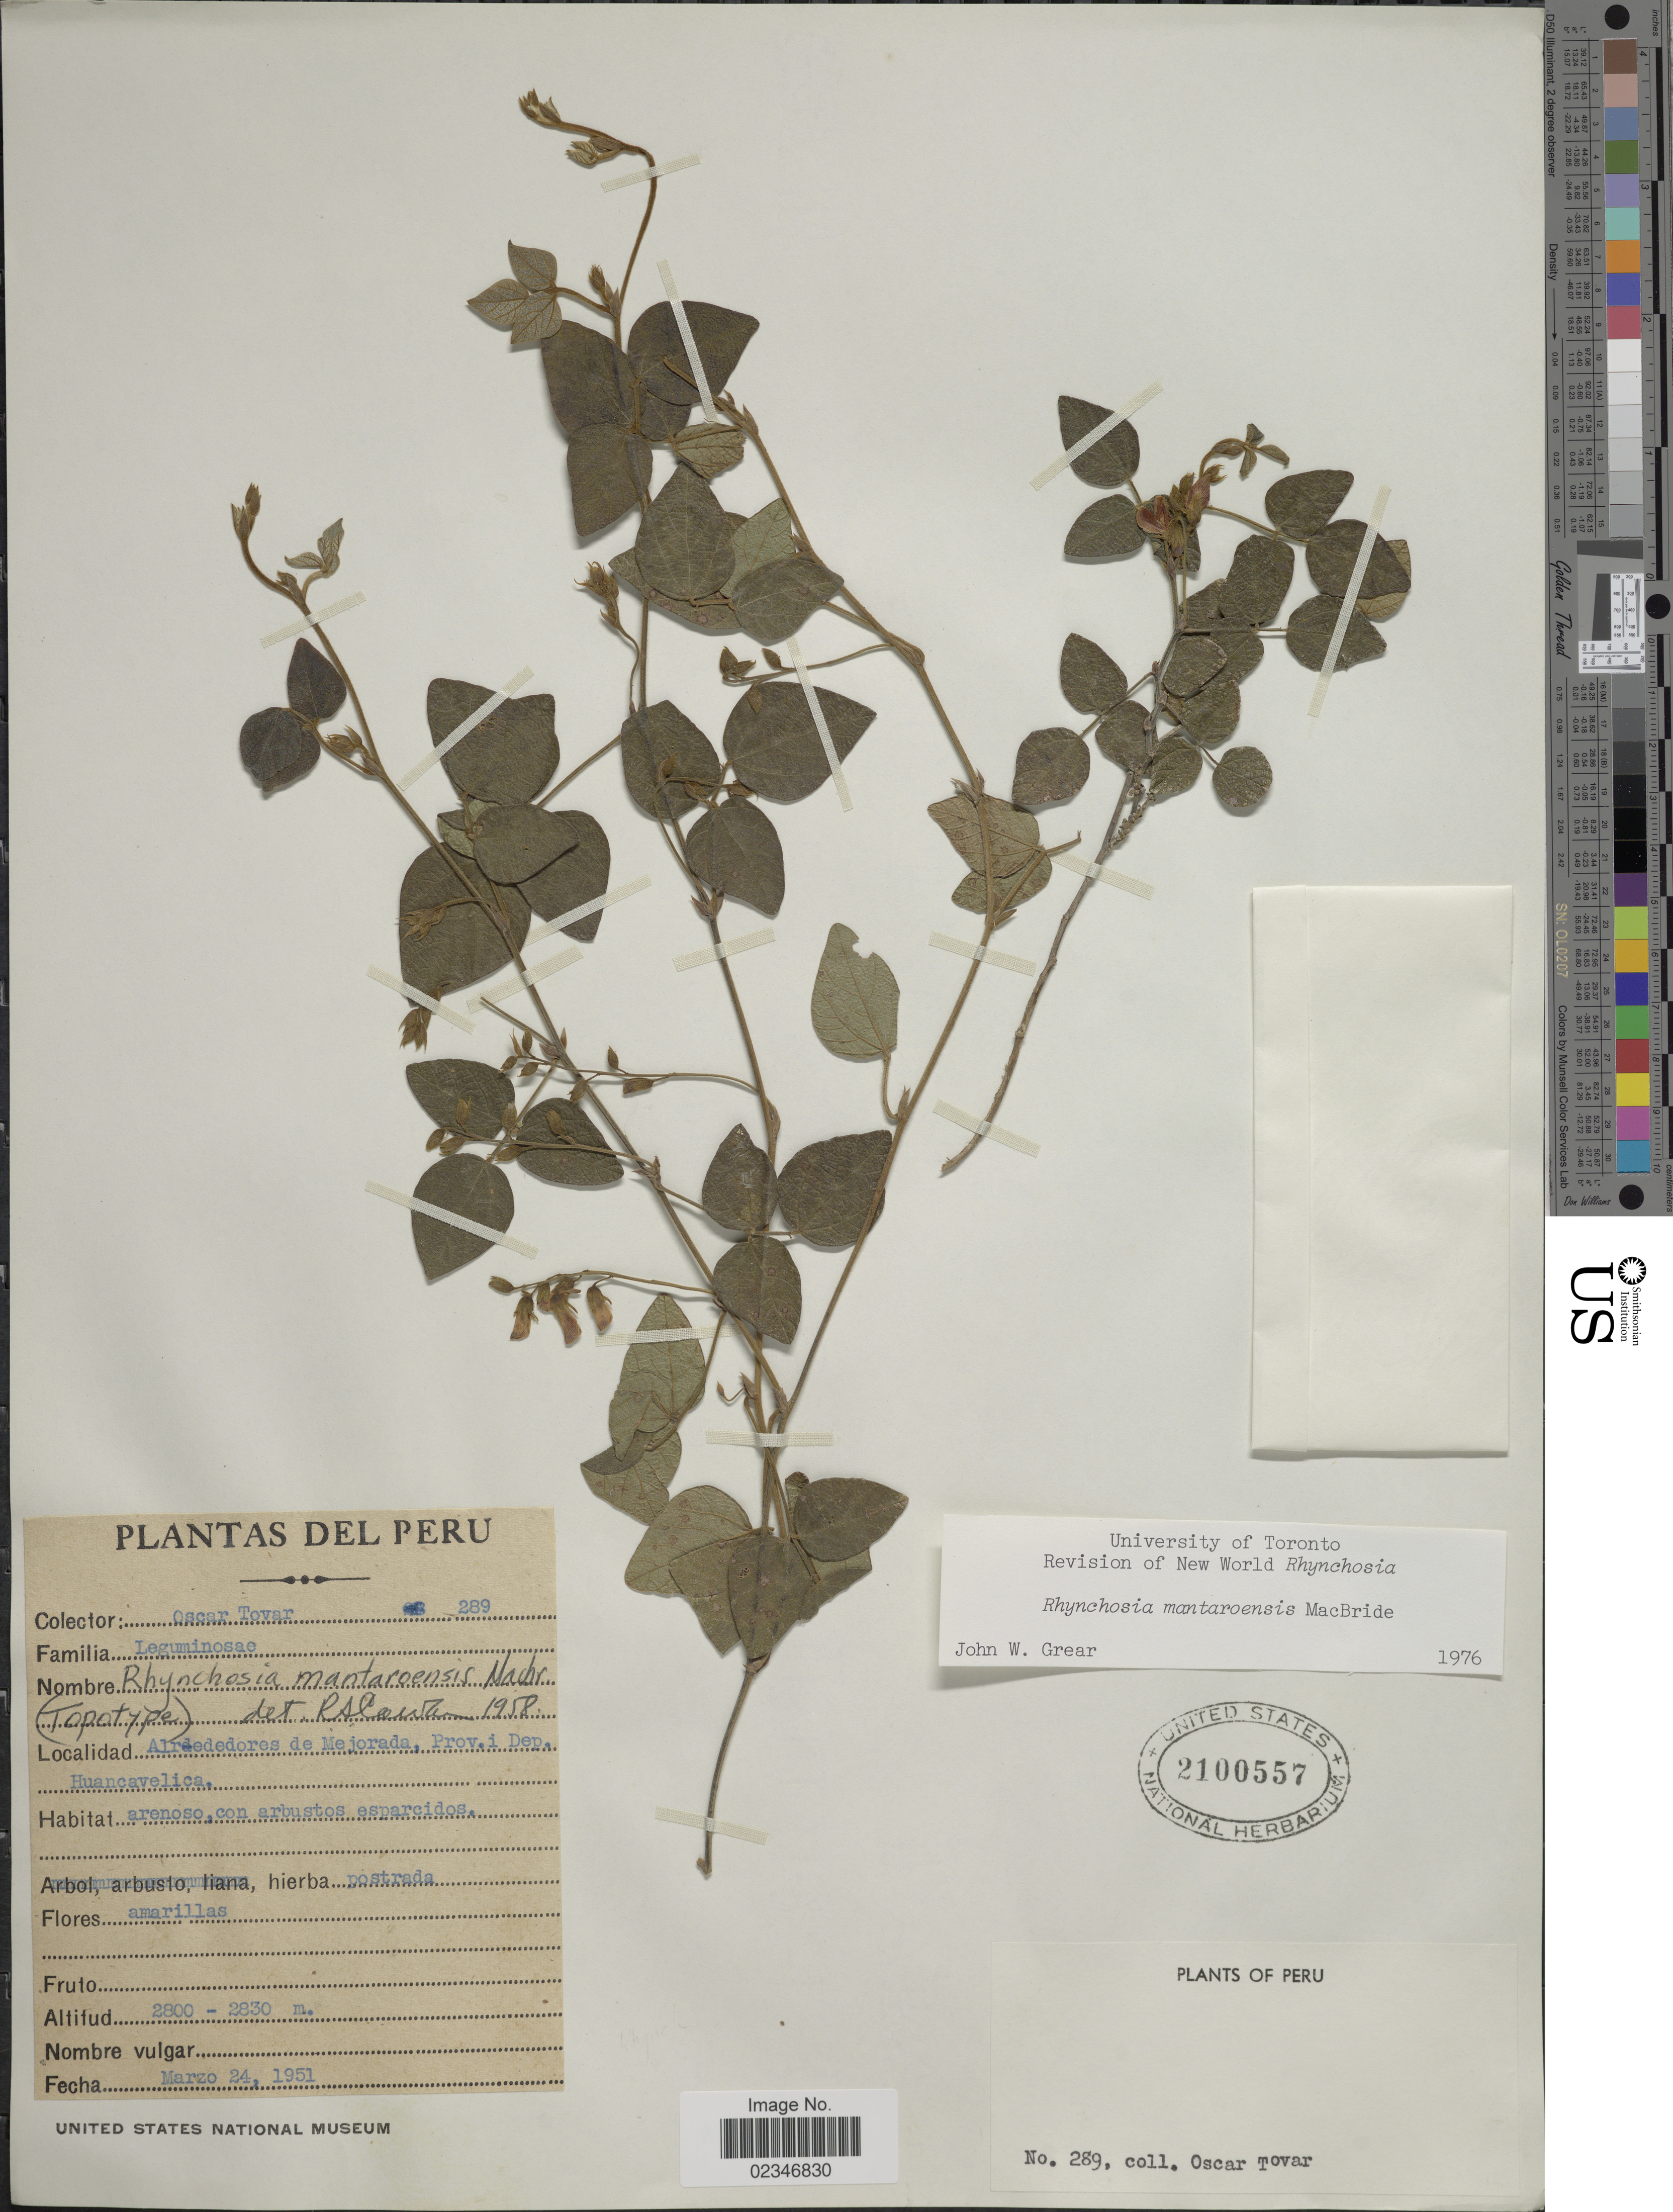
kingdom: Plantae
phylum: Tracheophyta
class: Magnoliopsida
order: Fabales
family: Fabaceae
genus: Rhynchosia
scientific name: Rhynchosia mantaroensis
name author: J.F. Macbr.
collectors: Ó. Tovar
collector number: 289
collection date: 1951-03-24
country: Peru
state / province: Huancavelica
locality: Alrededores de Mejorada, Prov. i Dep. Huancavelica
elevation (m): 2800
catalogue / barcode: US 2100557